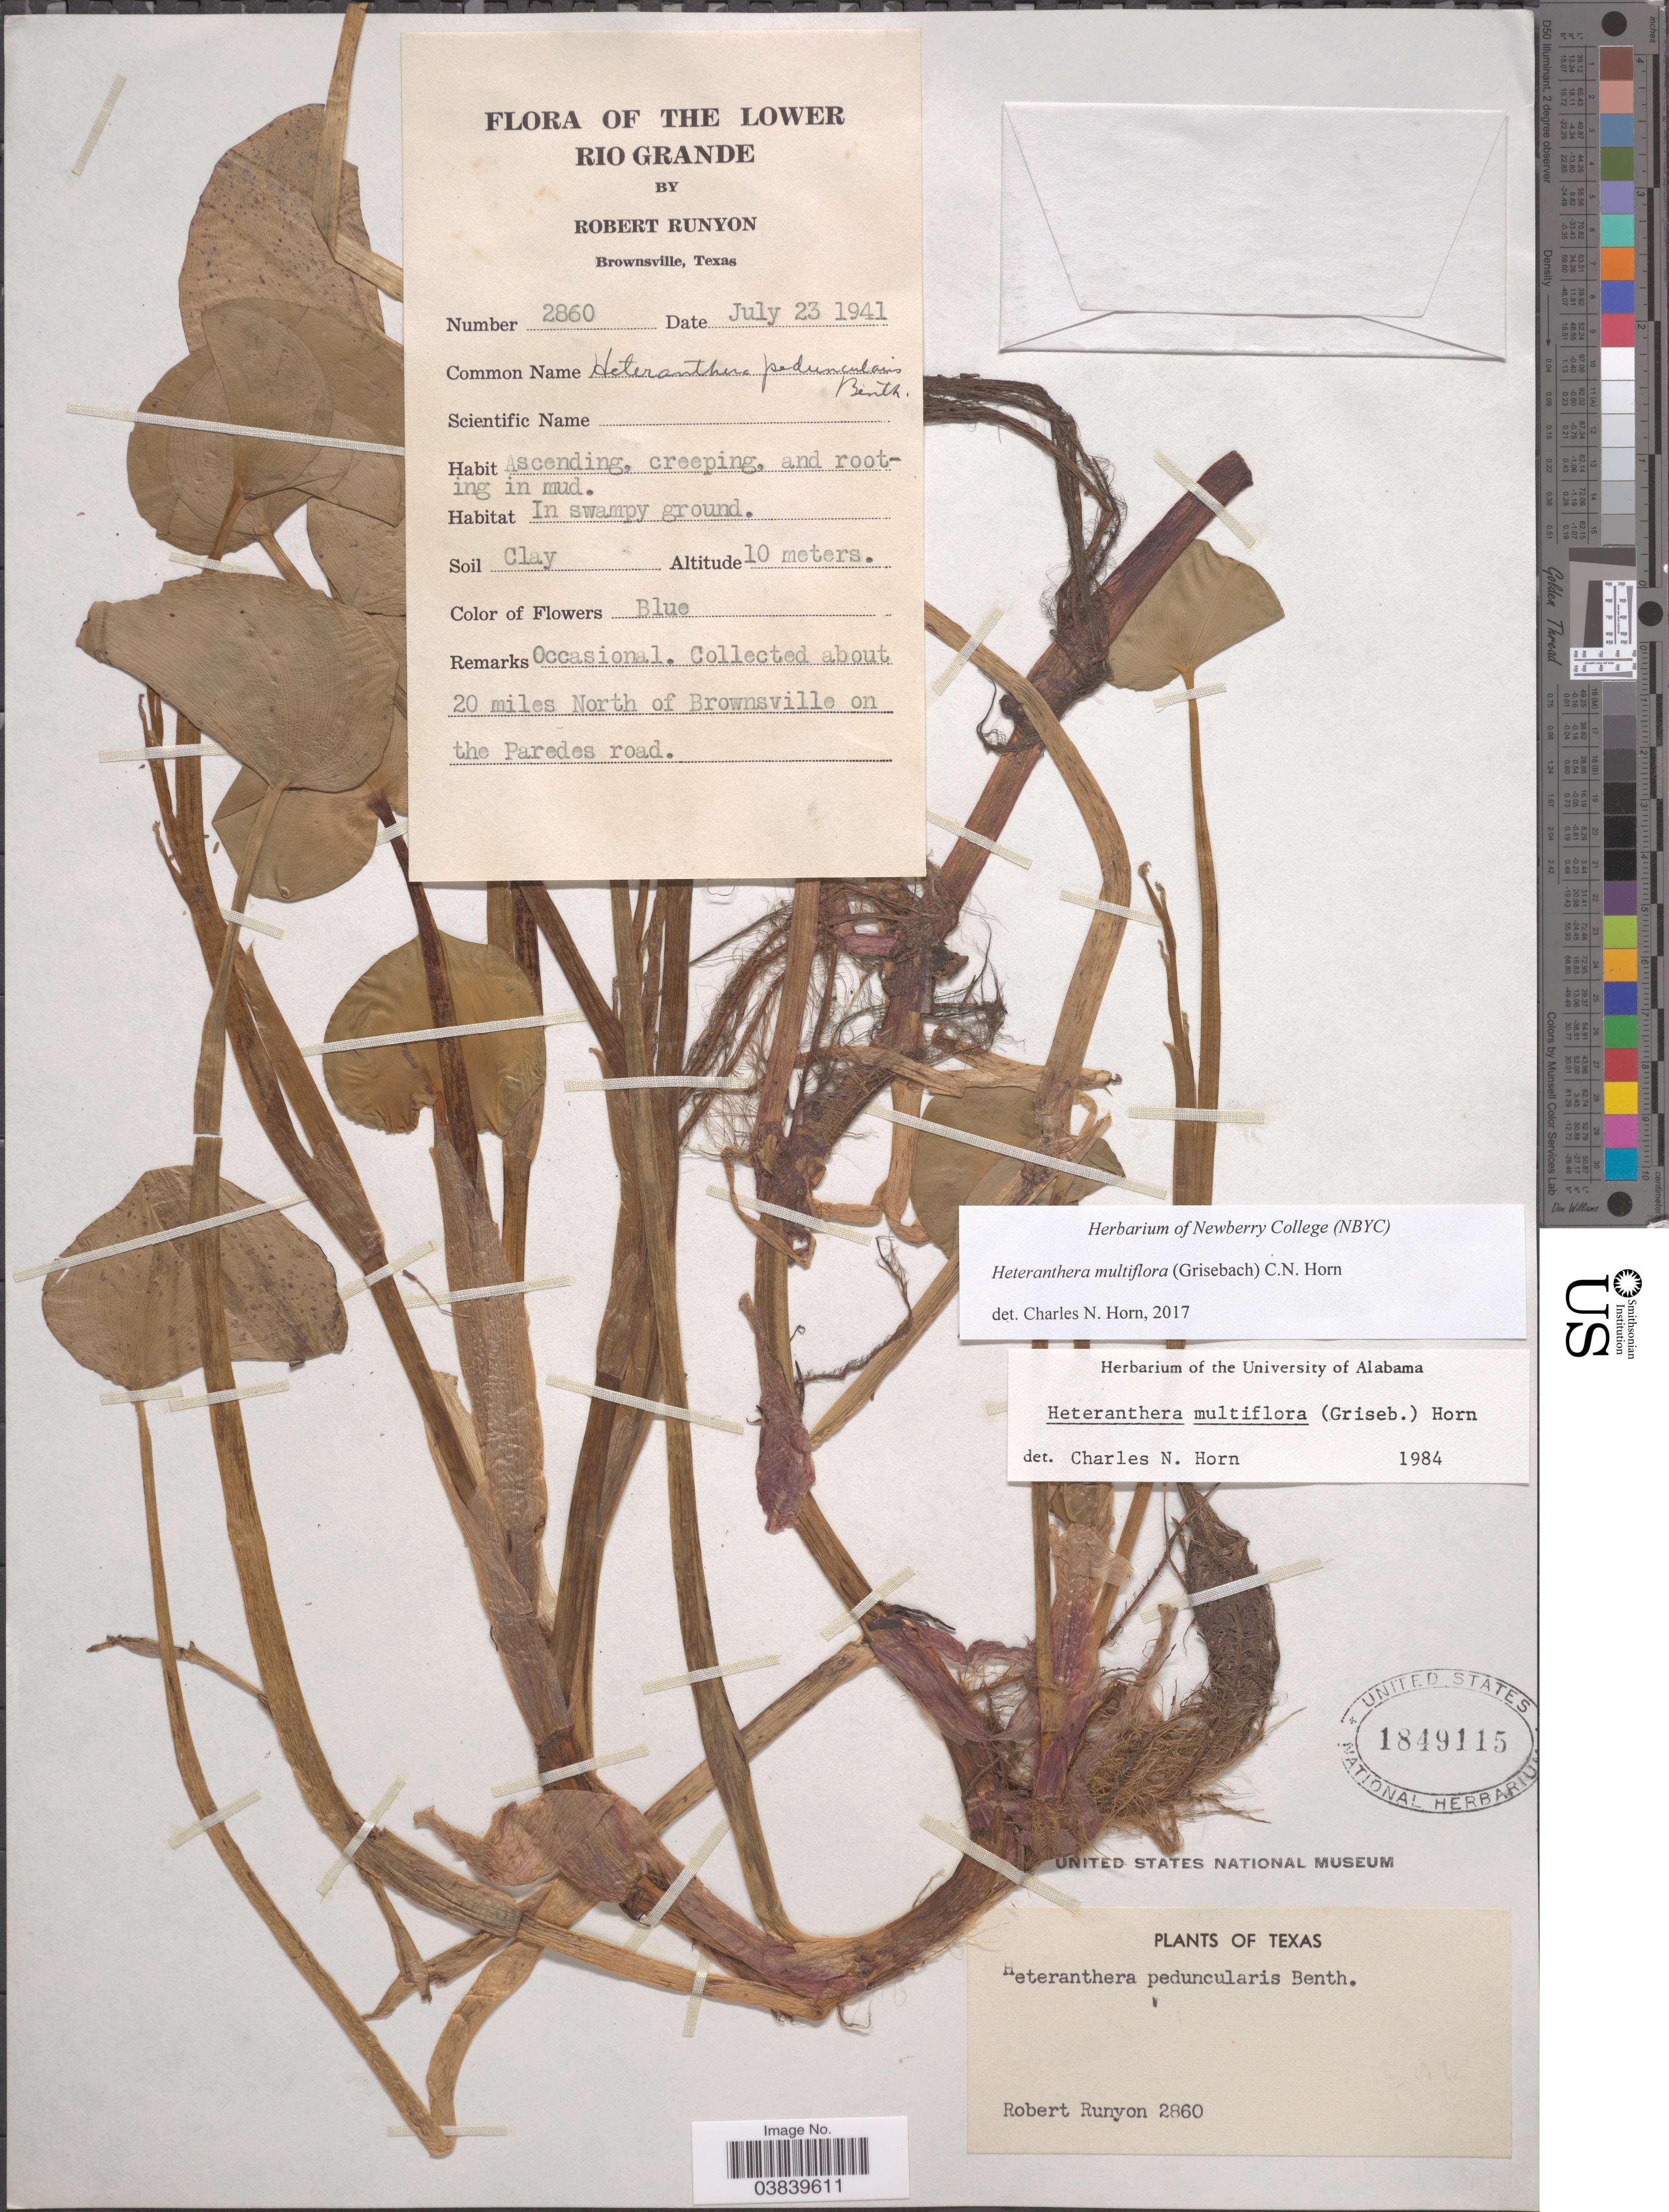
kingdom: Plantae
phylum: Tracheophyta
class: Liliopsida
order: Commelinales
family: Pontederiaceae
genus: Heteranthera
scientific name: Heteranthera multiflora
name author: (Griseb.) C.N. Horn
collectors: R. Runyon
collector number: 2860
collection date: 1941-07-23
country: United States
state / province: Texas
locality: The Lower Rio Grande. 20 miles North of Brownsville on the Paredes road.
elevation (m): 10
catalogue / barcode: US 1849115